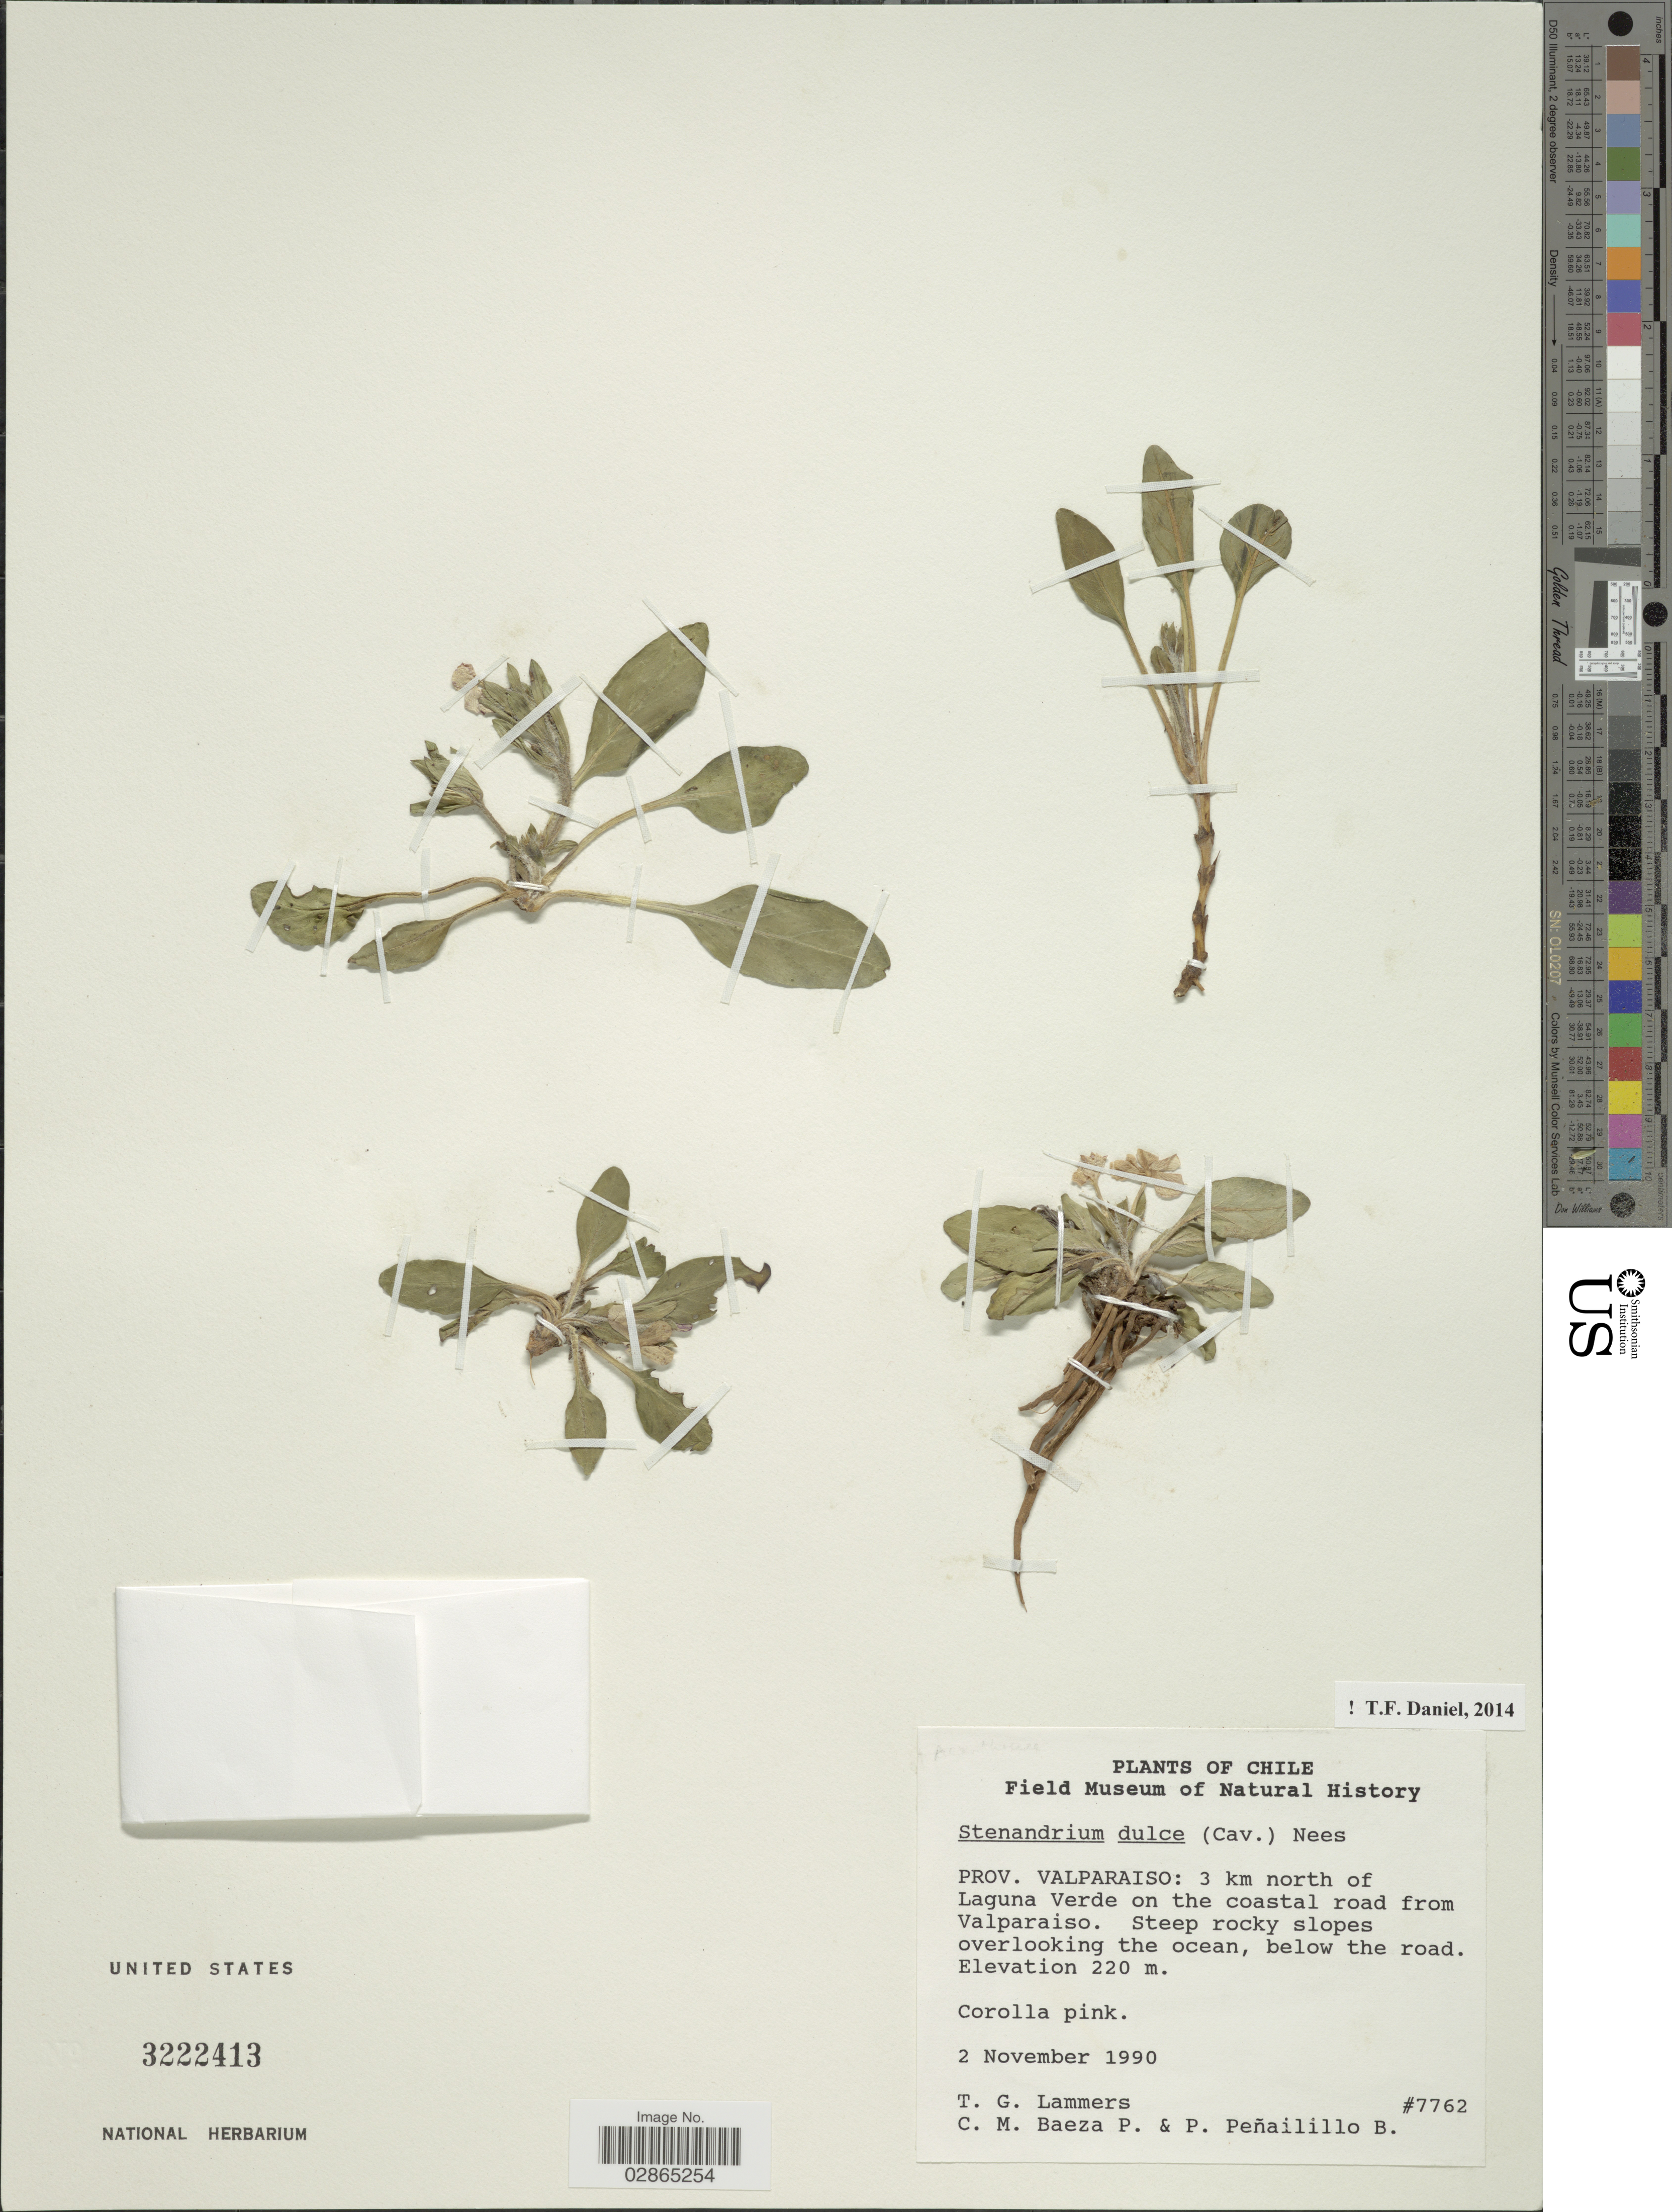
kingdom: Plantae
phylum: Tracheophyta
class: Magnoliopsida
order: Lamiales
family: Acanthaceae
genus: Stenandrium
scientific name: Stenandrium dulce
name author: (Cav.) Nees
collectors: T. Lammers, C. Baeza & P. Peñailillo B.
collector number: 7762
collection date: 1990-11-02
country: Chile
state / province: Valparaíso (V)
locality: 3 km north of Laguna Verde on the coastal road from Valparaiso.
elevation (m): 220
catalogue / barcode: US 3222413